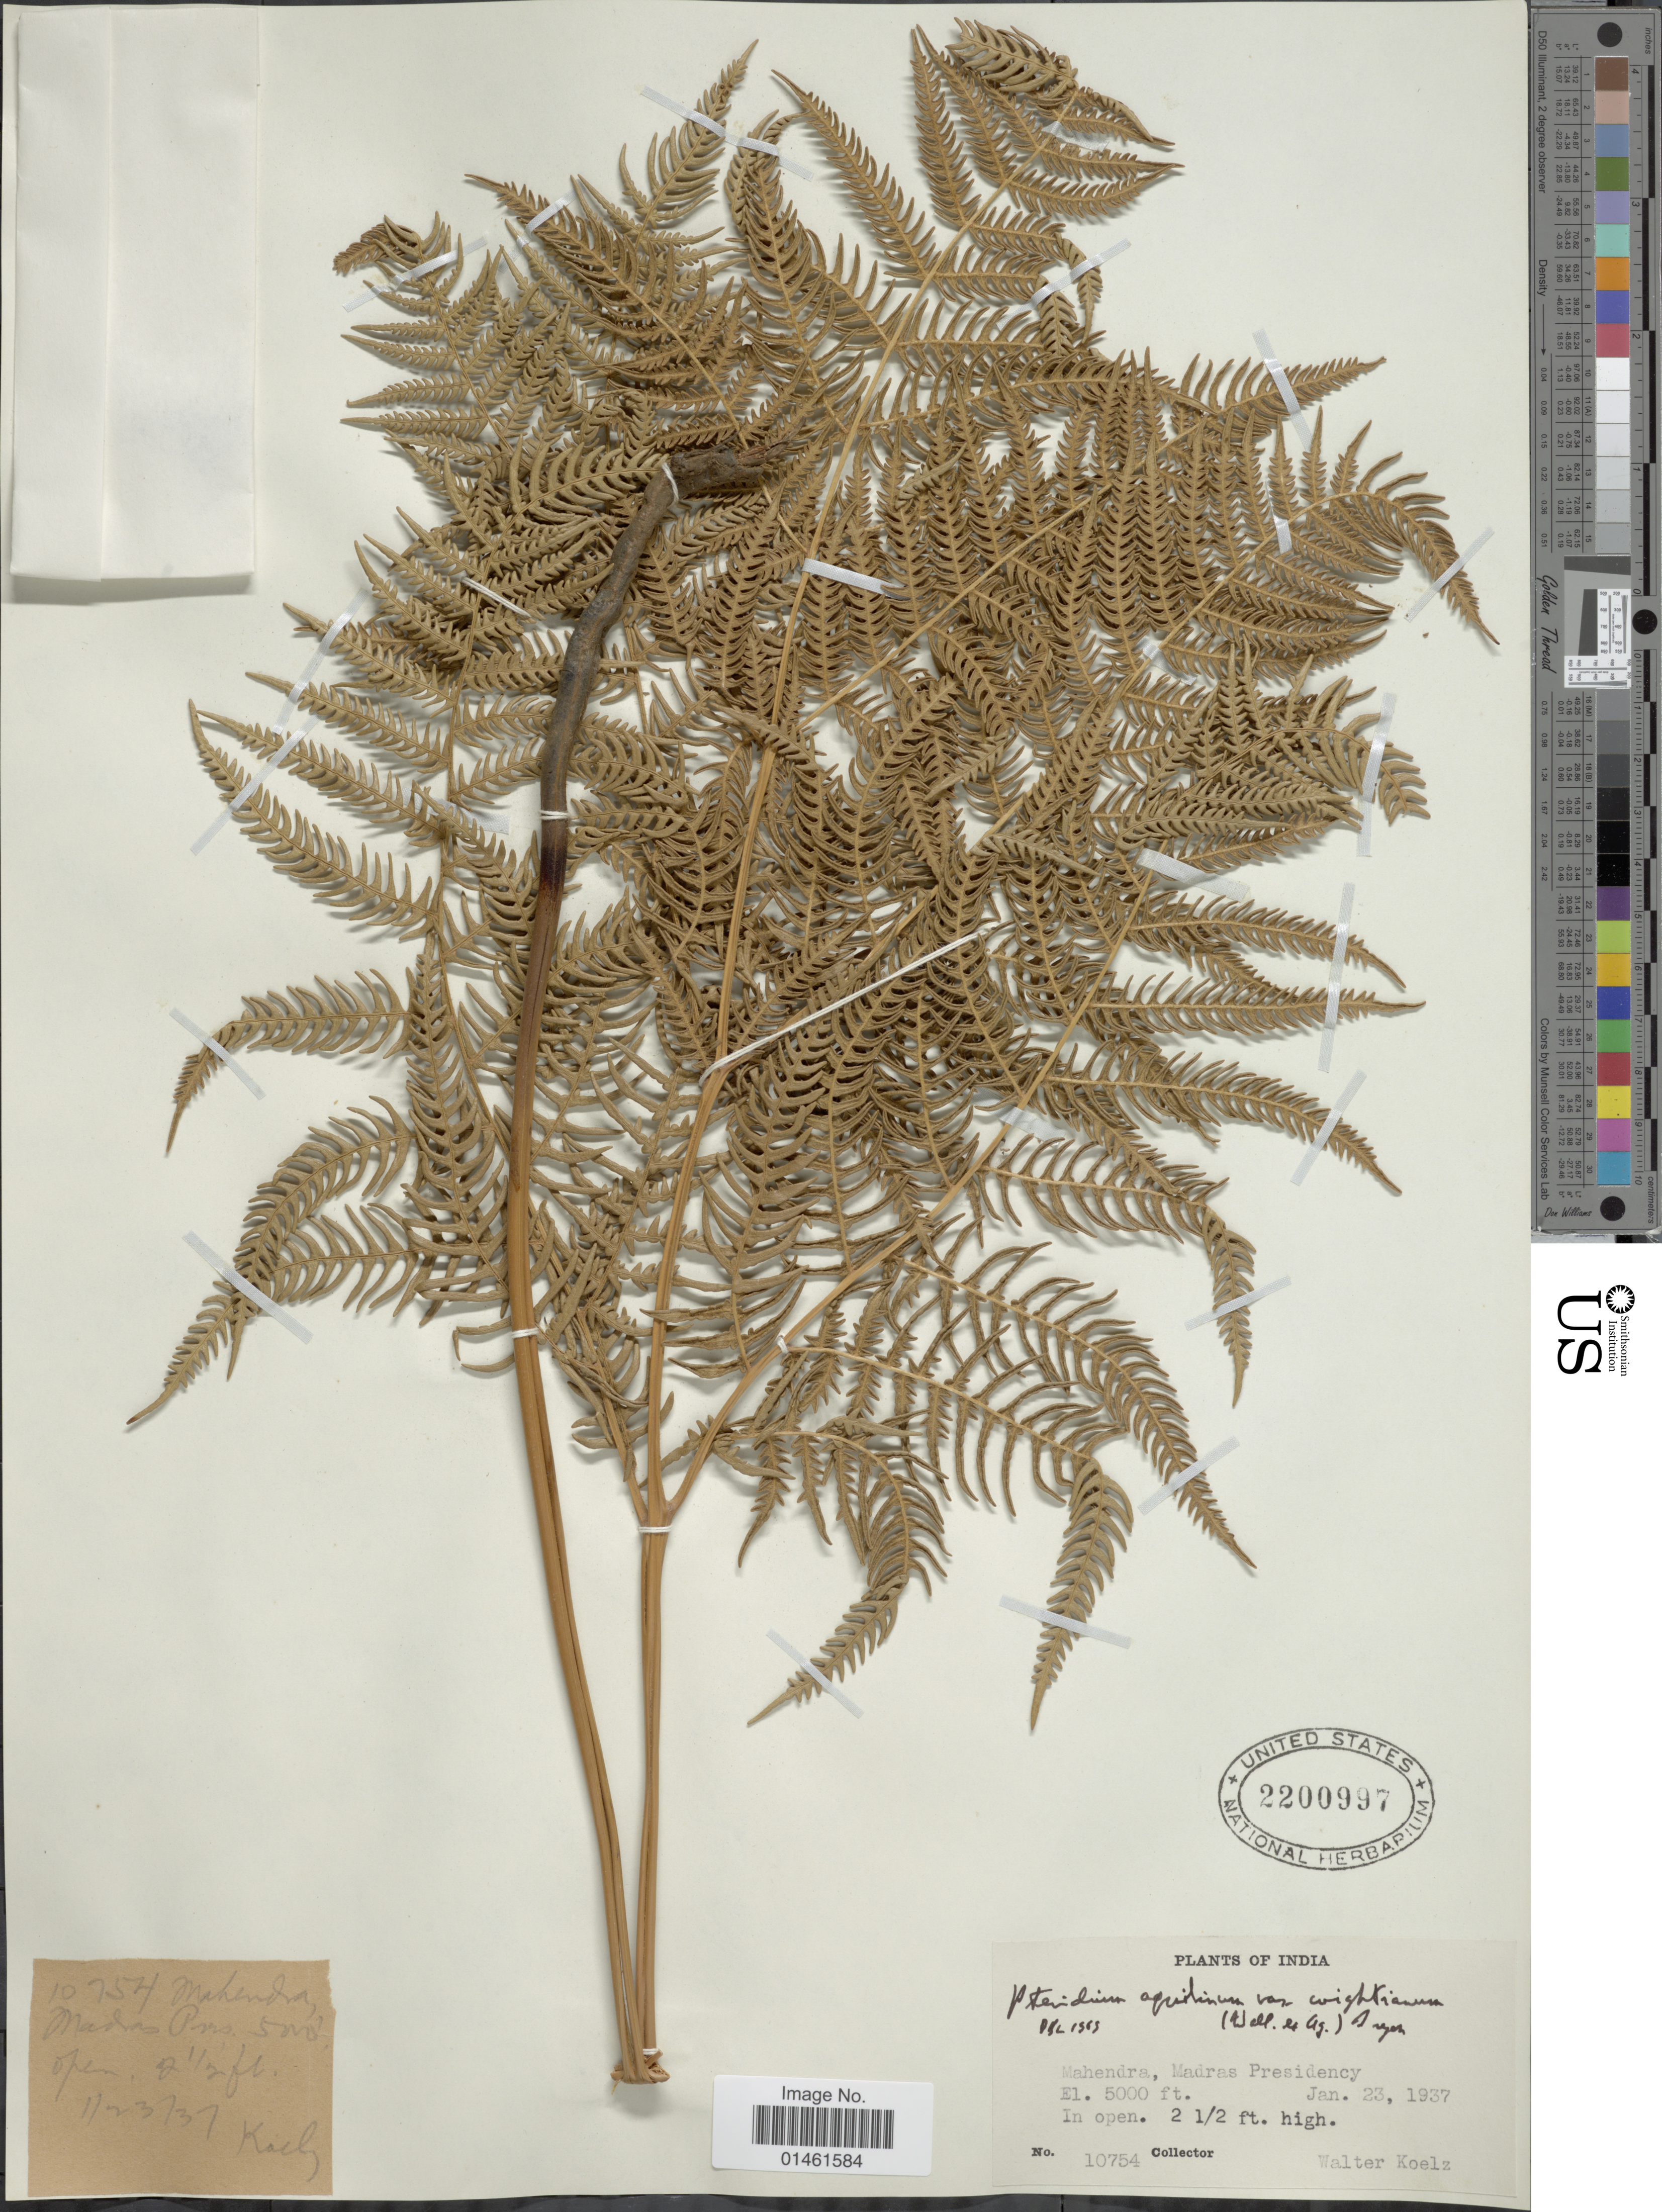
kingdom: Plantae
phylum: Tracheophyta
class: Polypodiopsida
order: Polypodiales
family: Dennstaedtiaceae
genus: Pteridium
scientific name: Pteridium aquilinum var. wightianum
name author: (J. Agardh) R.M. Tryon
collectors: W. N. Koelz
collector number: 10754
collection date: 1937-01-23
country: India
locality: Mahendra, Madras Presidency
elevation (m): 1524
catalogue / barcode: US 2200997